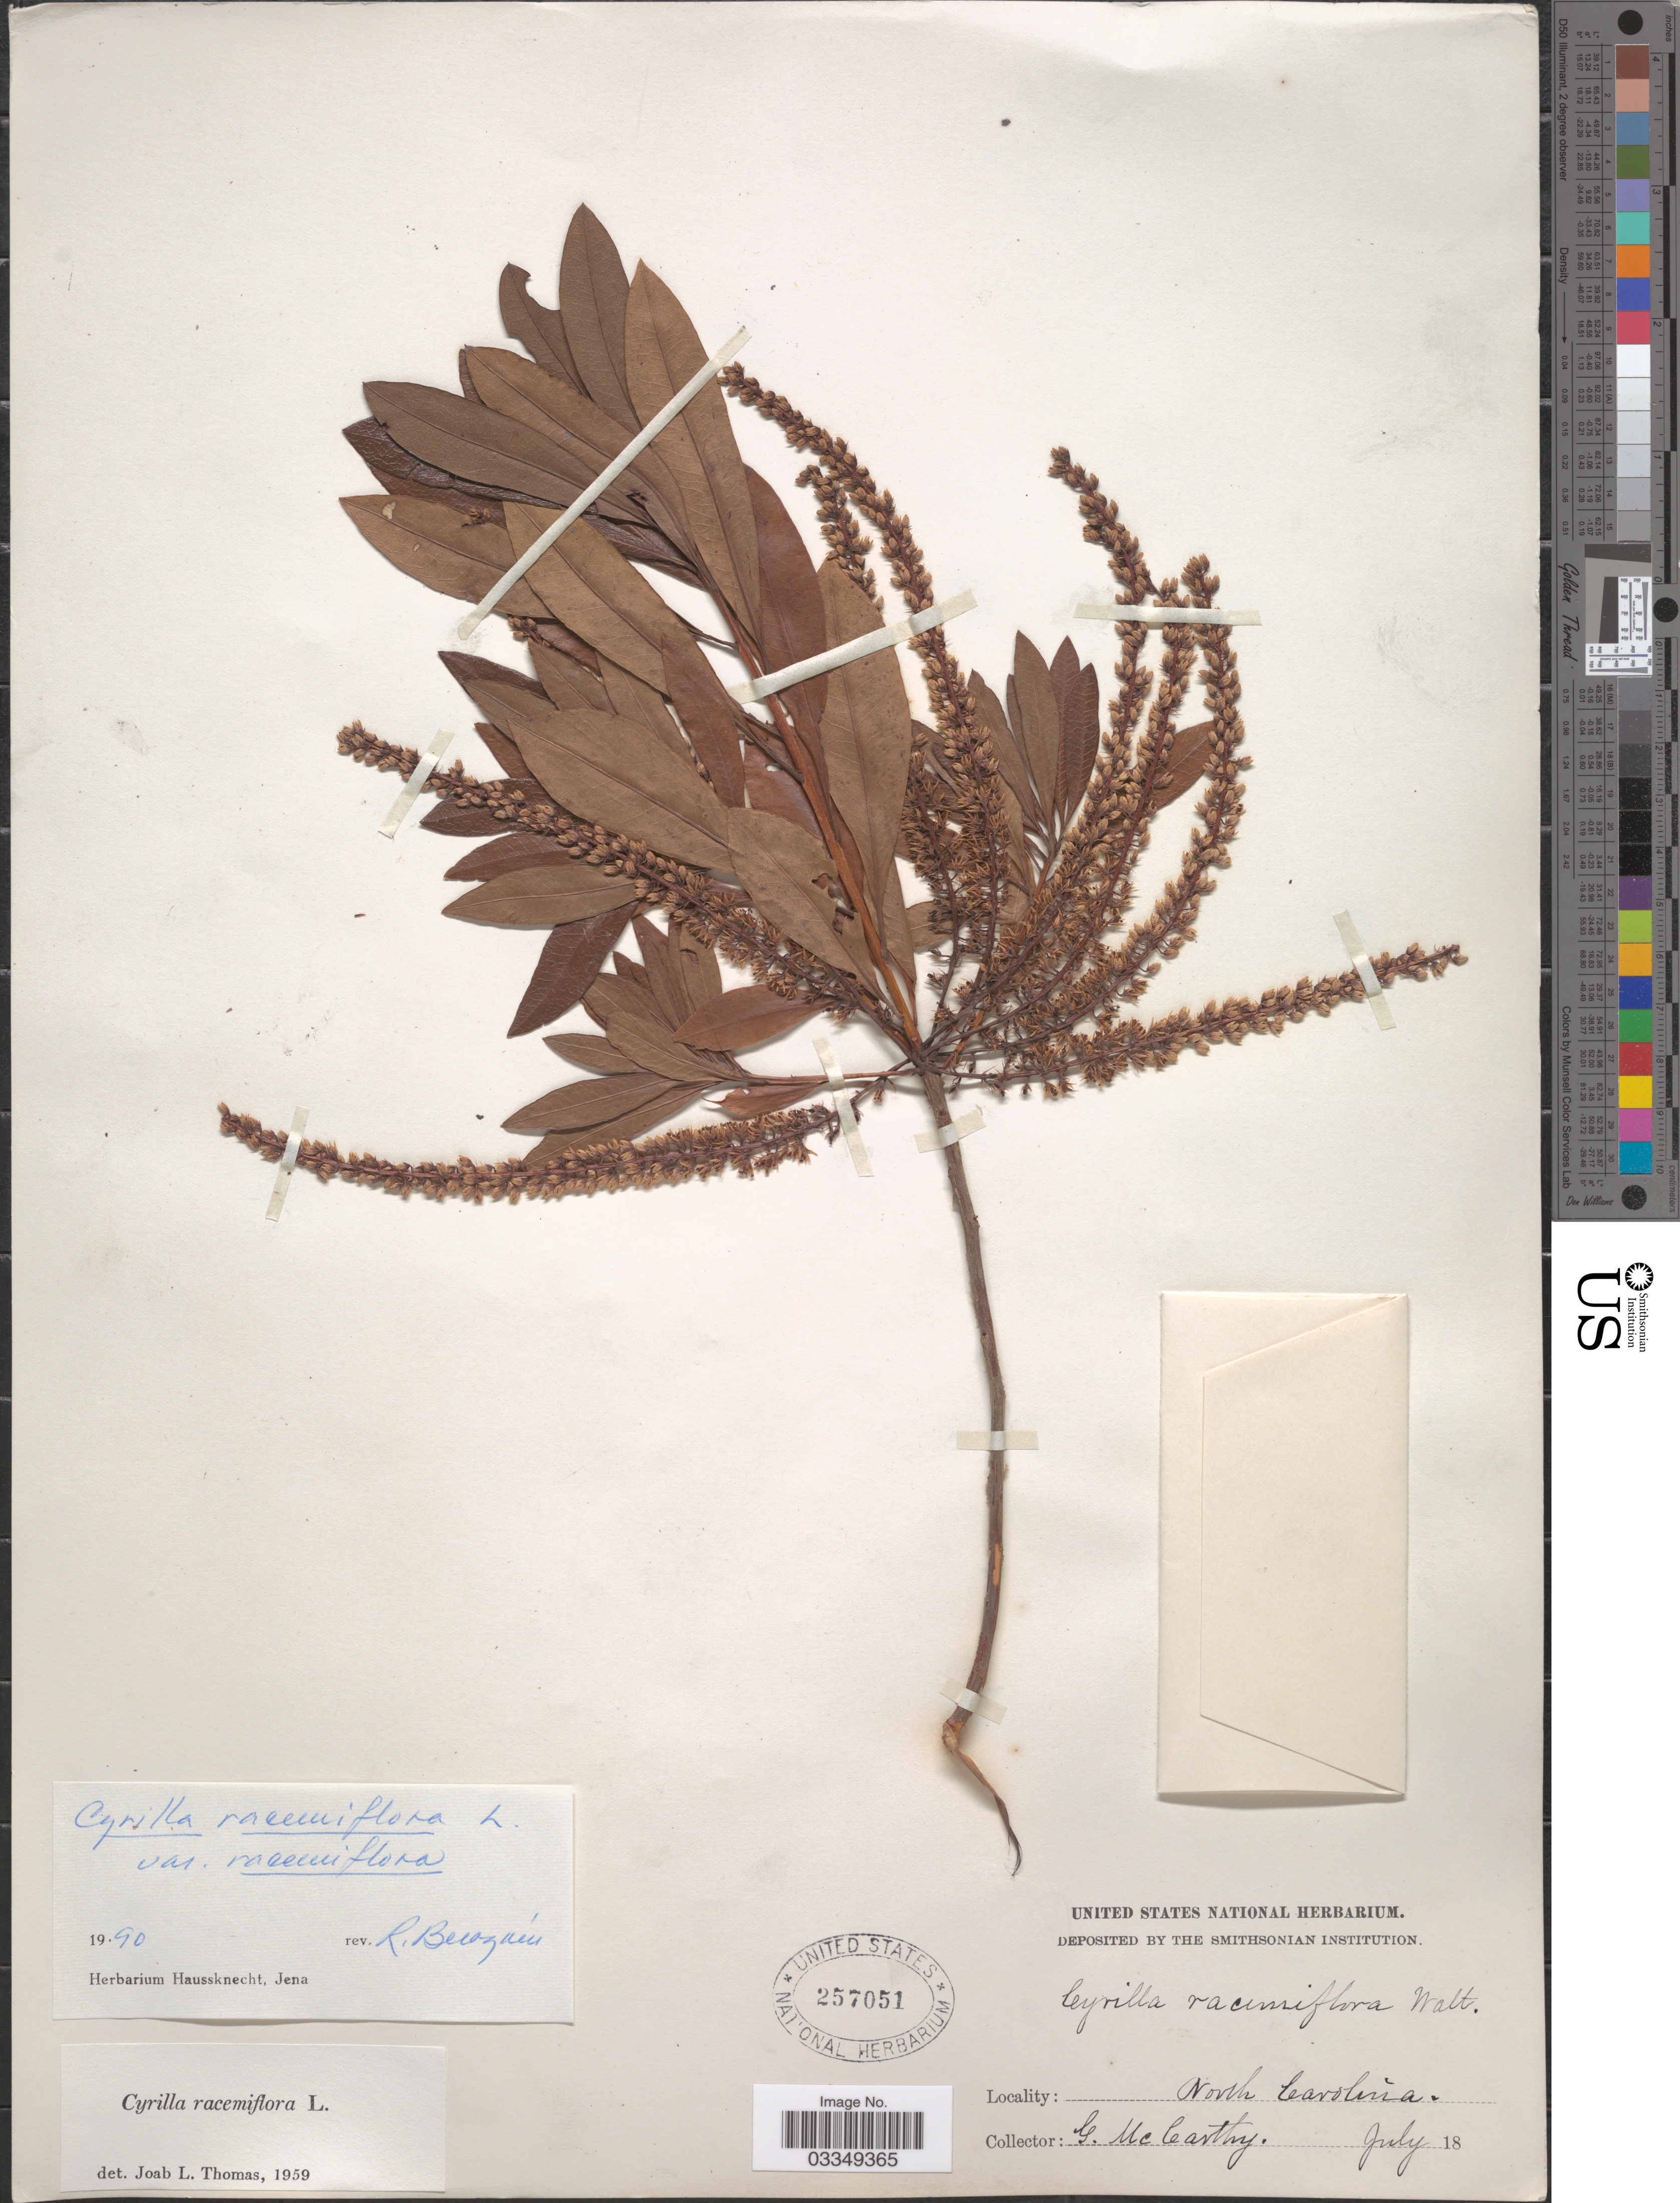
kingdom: Plantae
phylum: Tracheophyta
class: Magnoliopsida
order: Ericales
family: Cyrillaceae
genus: Cyrilla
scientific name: Cyrilla racemiflora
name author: L.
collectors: G. McCarthy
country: United States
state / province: North Carolina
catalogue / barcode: US 257051